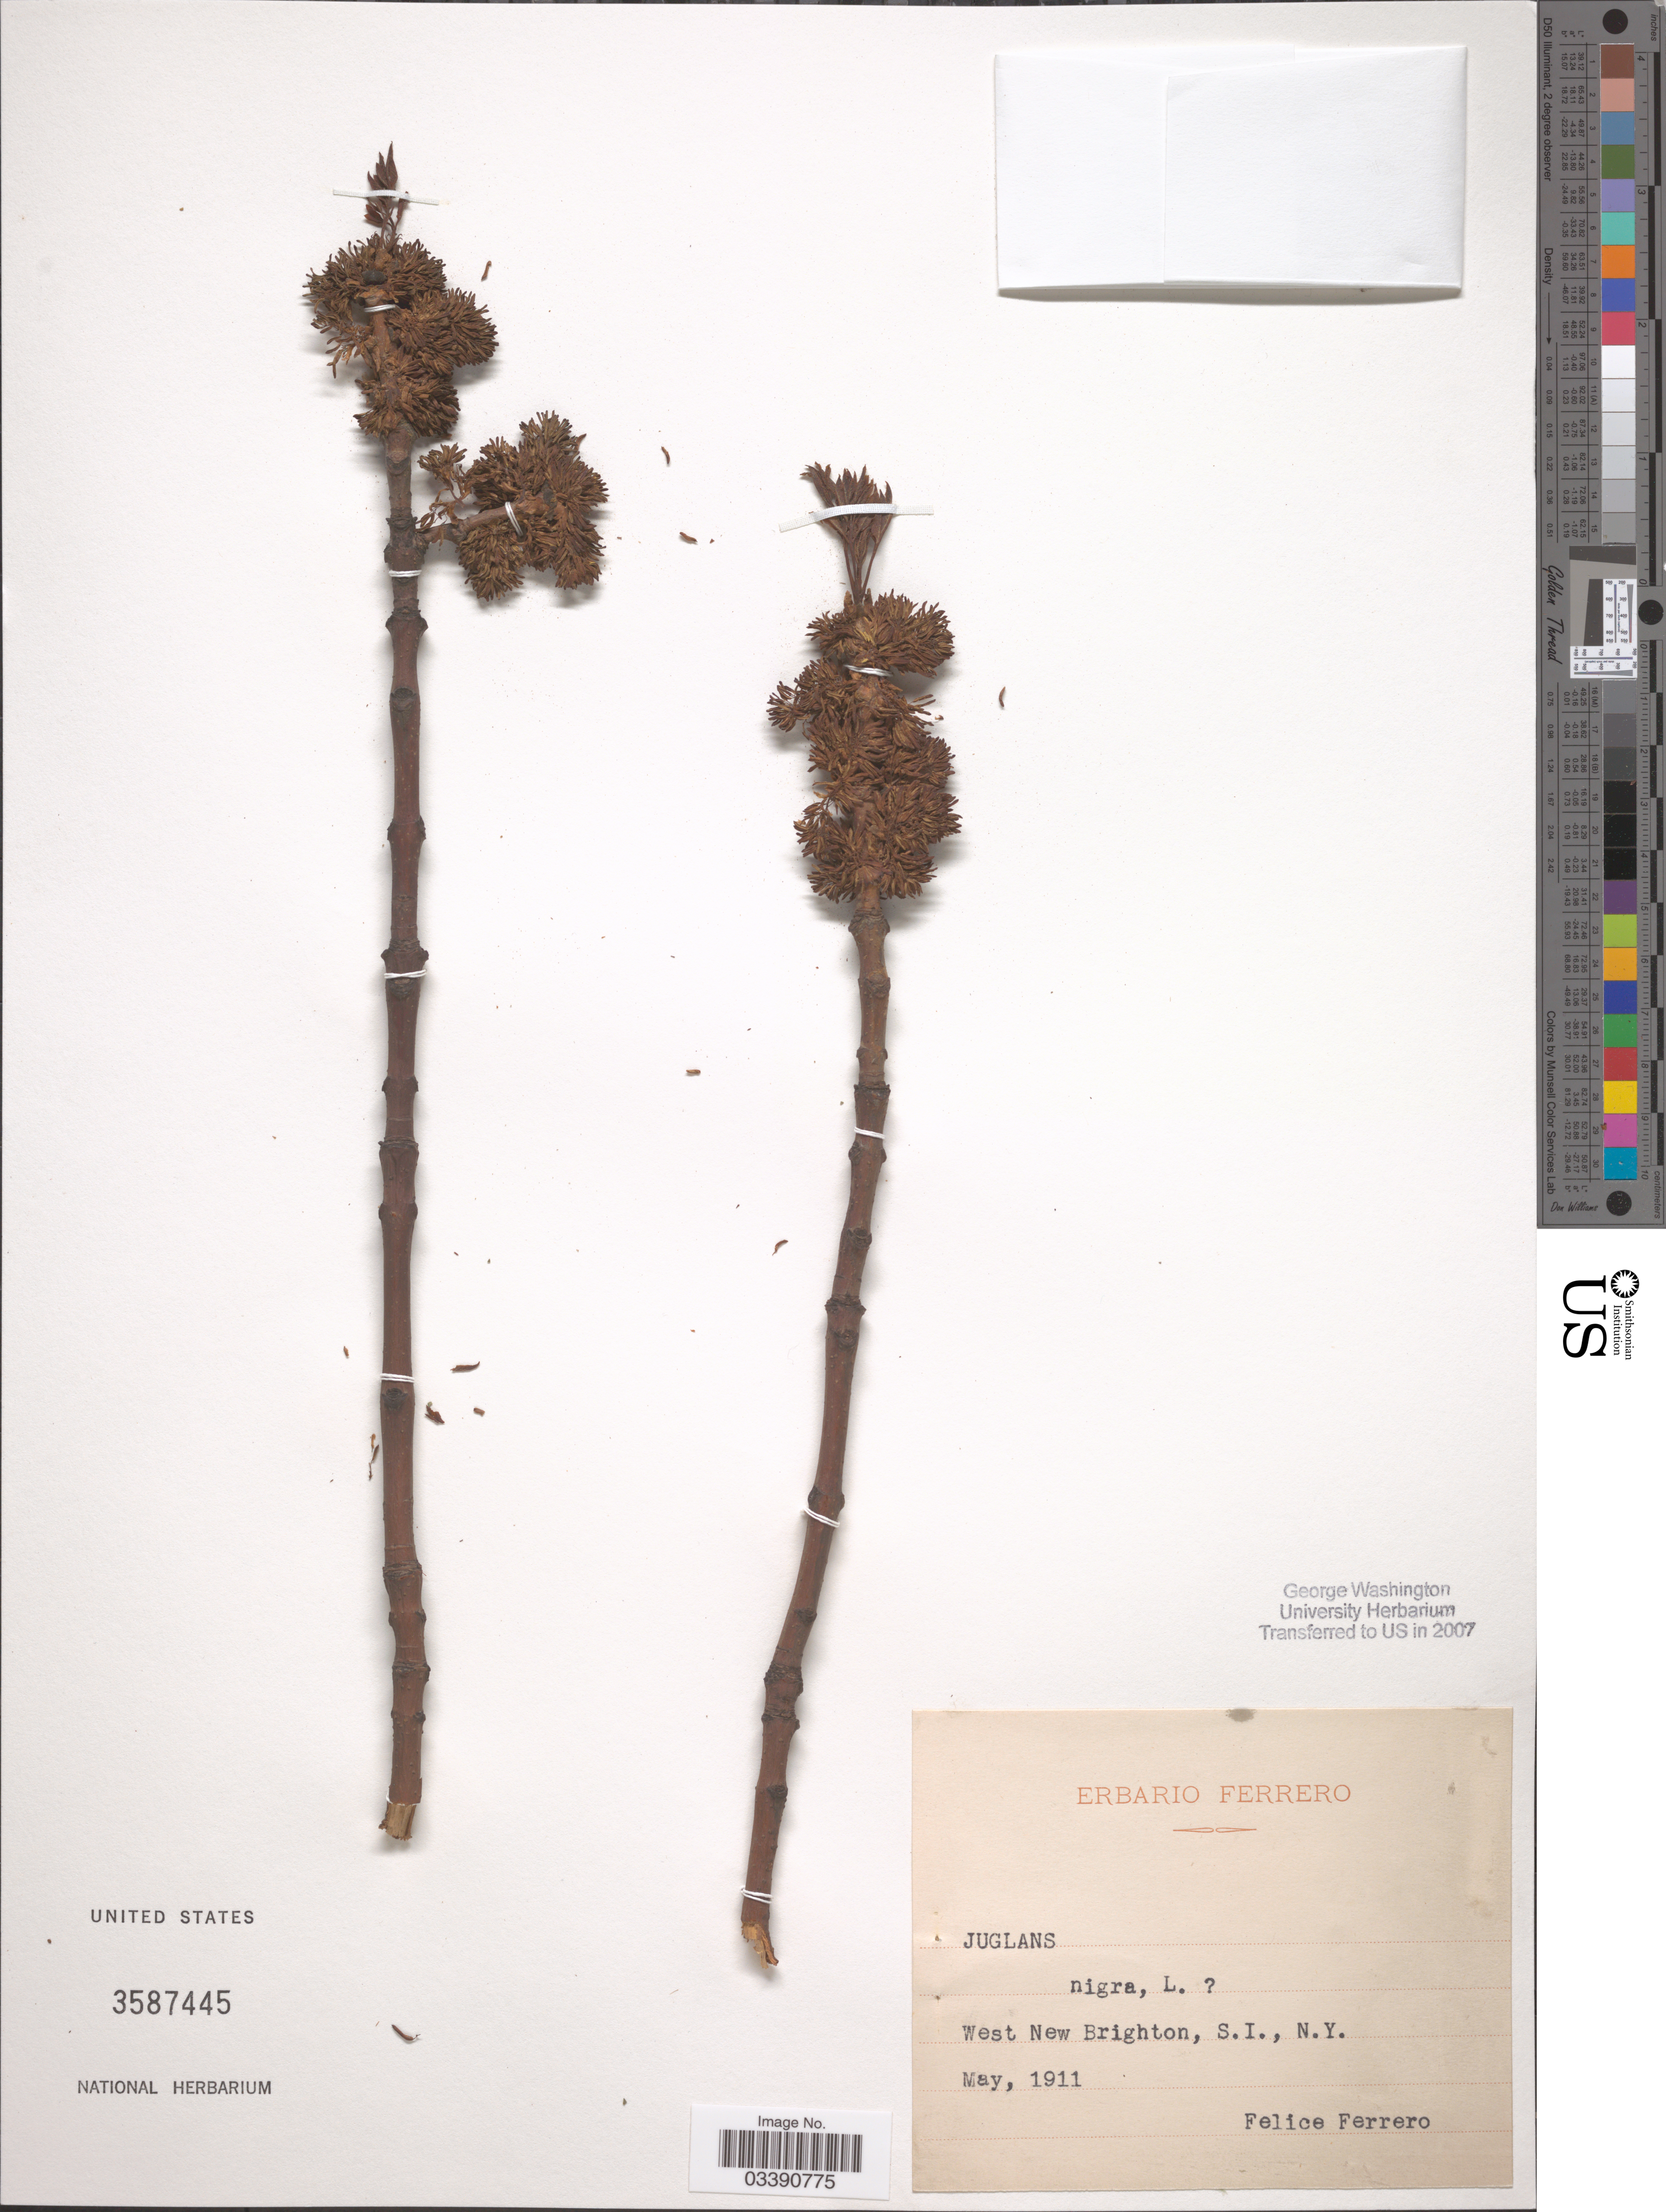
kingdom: Plantae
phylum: Tracheophyta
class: Magnoliopsida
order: Fagales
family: Juglandaceae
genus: Juglans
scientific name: Juglans nigra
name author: L.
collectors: F. Ferrero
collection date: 1911-05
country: United States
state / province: New York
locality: West New Brighton, S.I.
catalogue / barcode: US 3587445